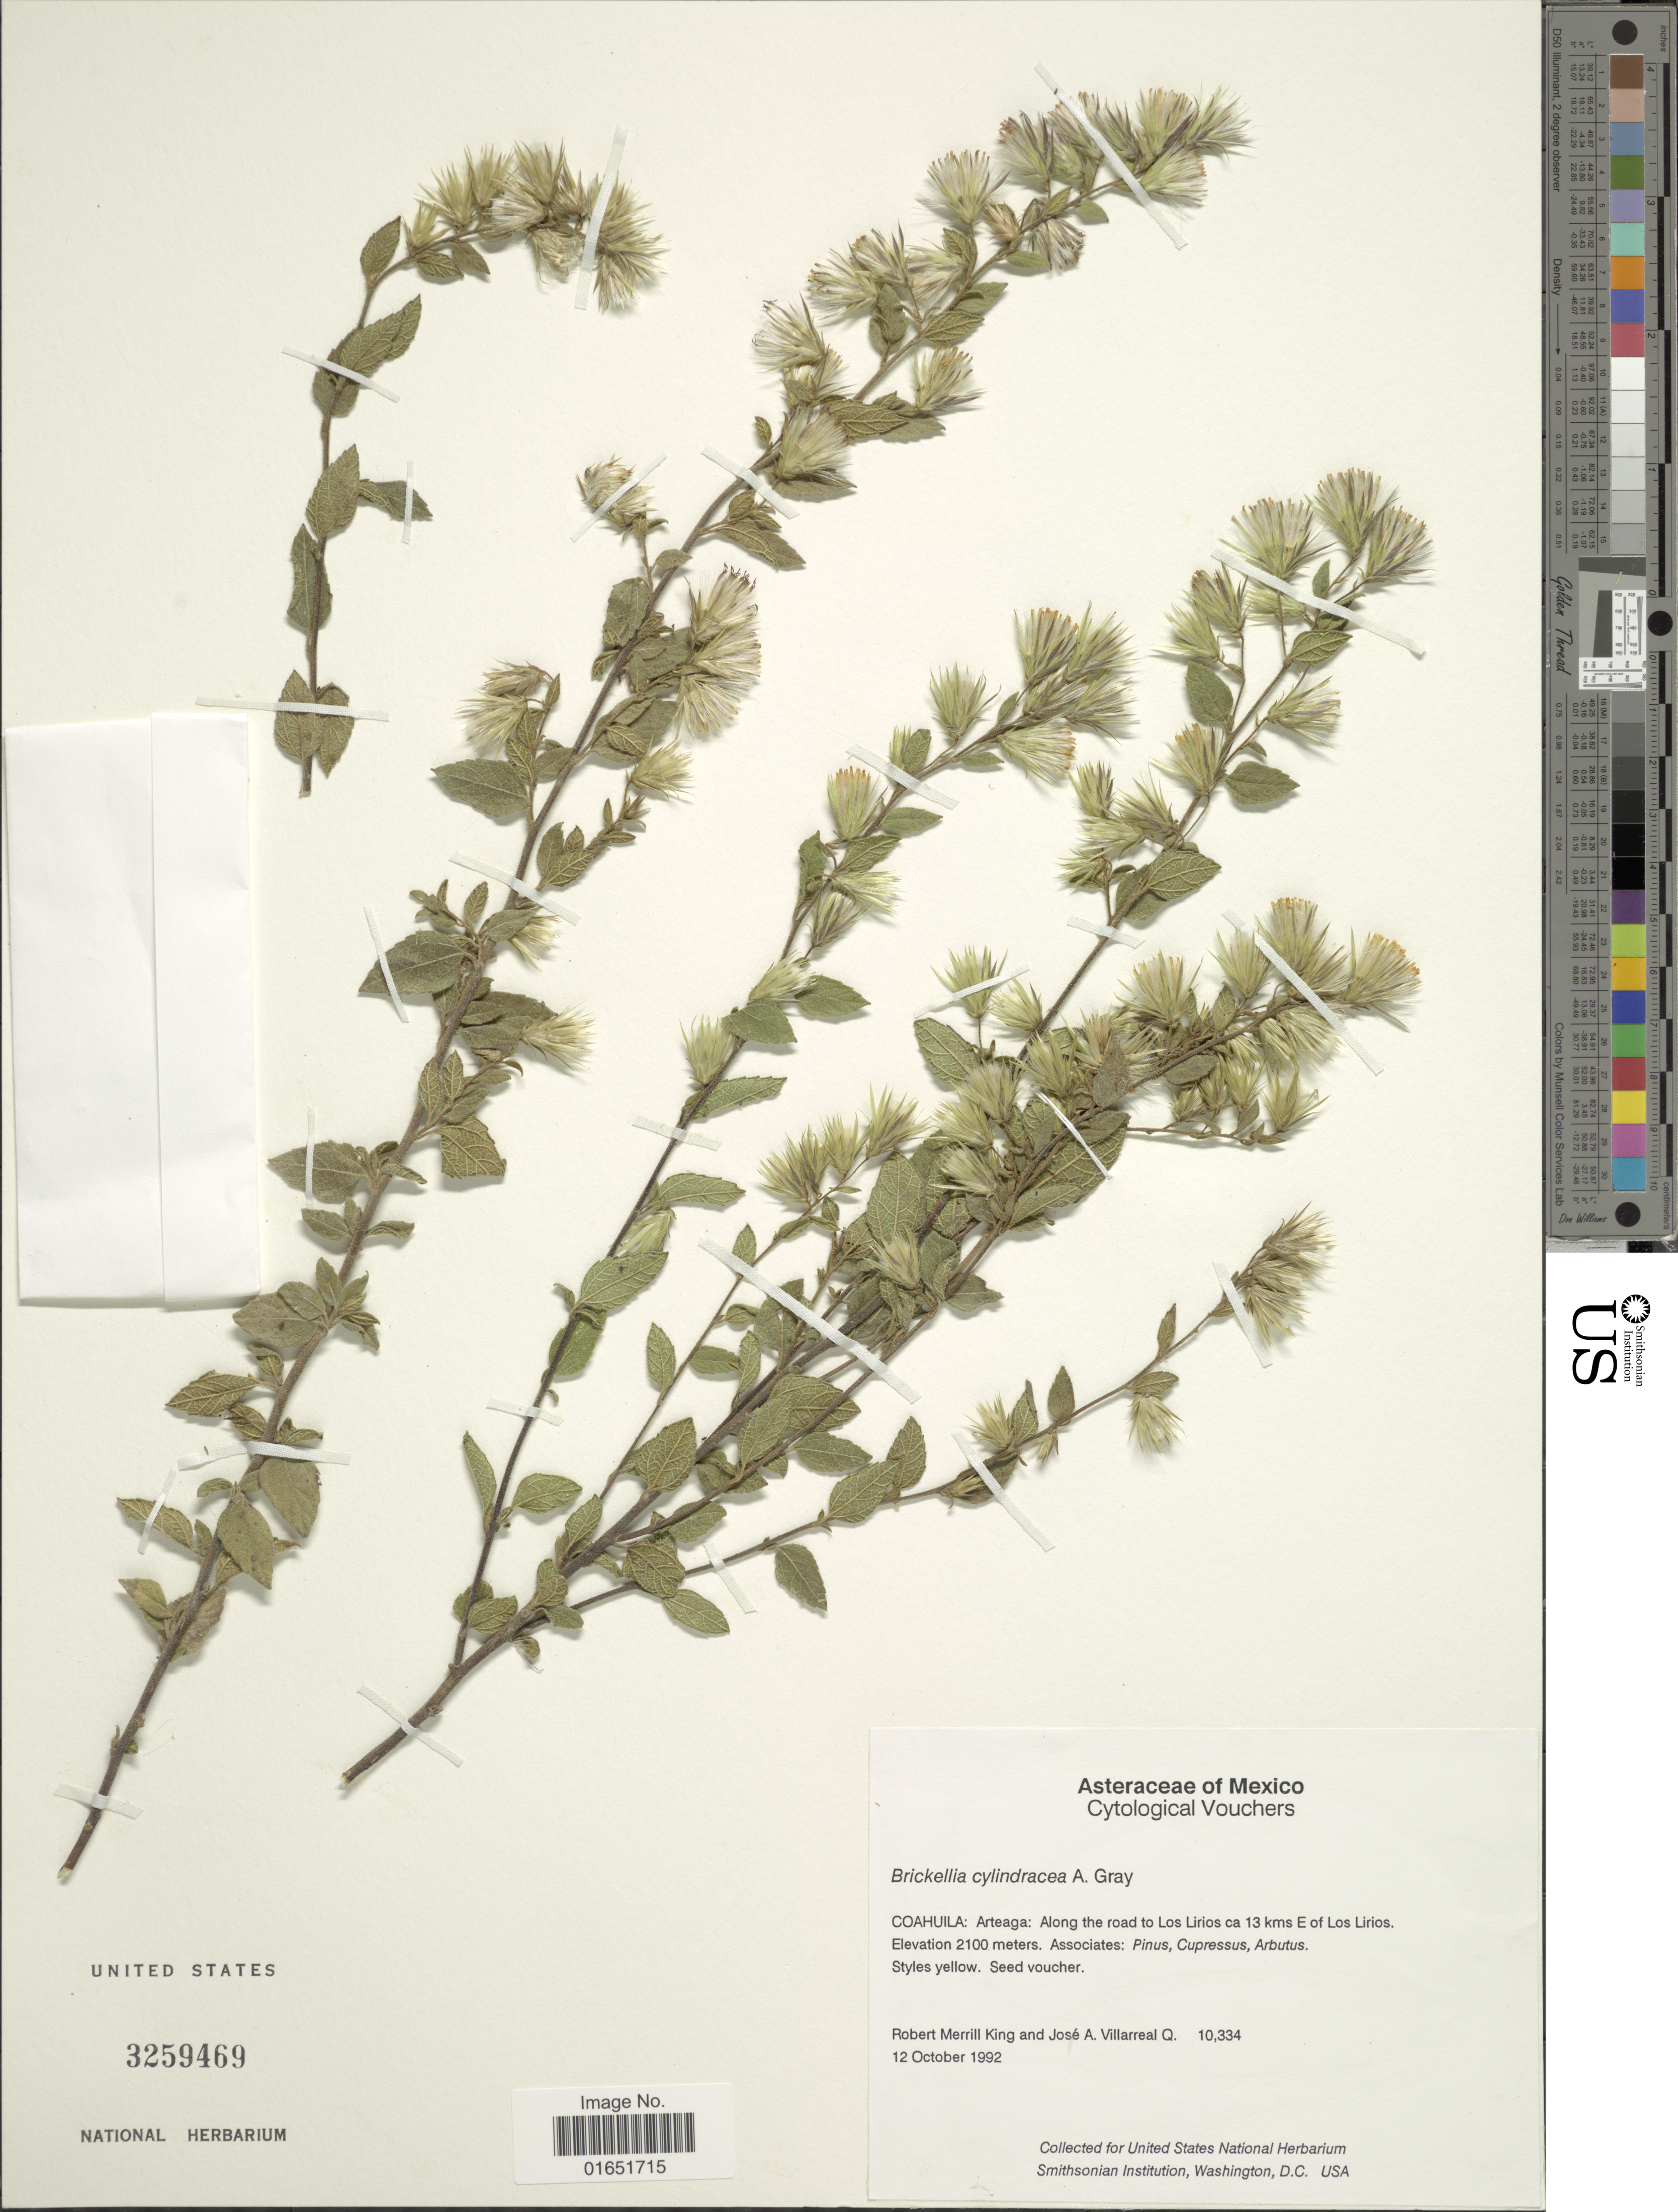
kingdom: Plantae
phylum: Tracheophyta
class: Magnoliopsida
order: Asterales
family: Asteraceae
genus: Brickellia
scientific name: Brickellia cylindracea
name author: A. Gray & Engelm. in A. Gray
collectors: R. M. King & J. Villarreal-Quintanilla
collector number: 10334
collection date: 1992-10-12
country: Mexico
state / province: Coahuila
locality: Arteaga: Along the road to Los Lirios ca 13 kms E of Los Lirios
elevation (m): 2100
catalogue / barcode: US 3259469